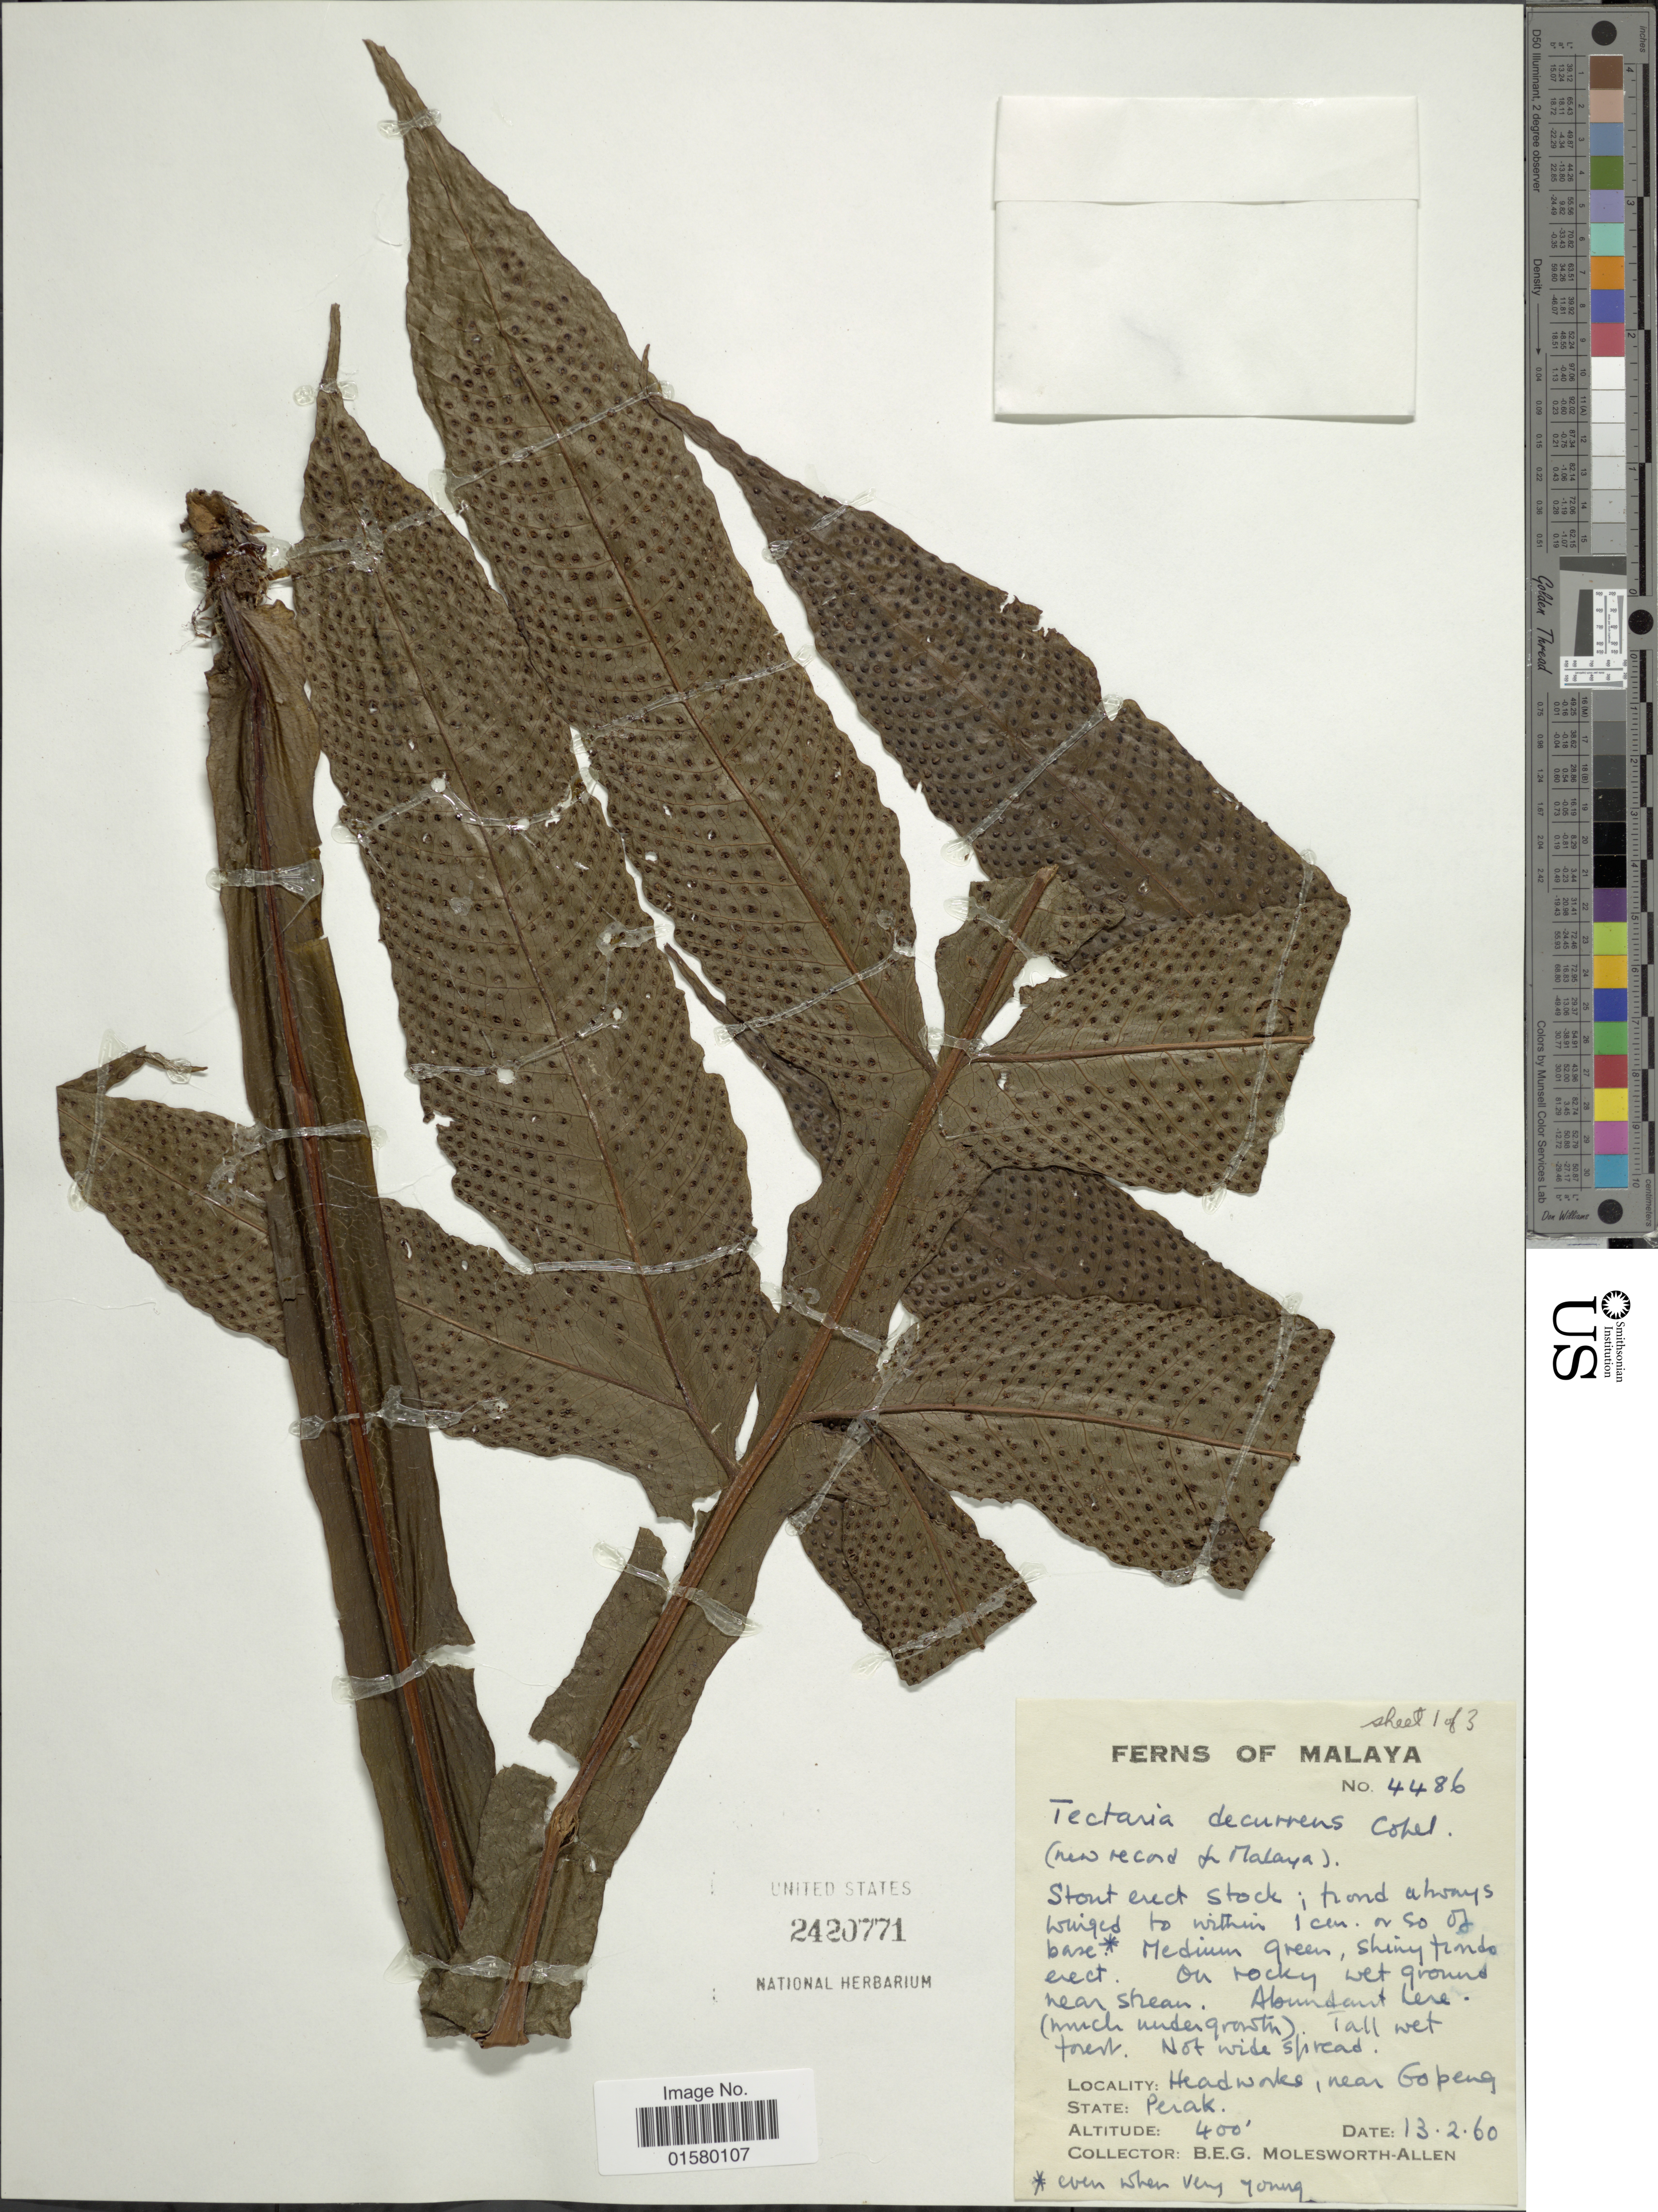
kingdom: Plantae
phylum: Tracheophyta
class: Polypodiopsida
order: Polypodiales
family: Tectariaceae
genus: Tectaria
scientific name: Tectaria decurrens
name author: (Presel.) Copel. in Elmer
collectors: B. E. G. Molesworth-Allen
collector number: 4486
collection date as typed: Transcribed d/m/y: 13/2/60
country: Malaysia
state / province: Perak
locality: Headworks, near Gopeng, Malaya.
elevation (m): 122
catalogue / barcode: US 2420771